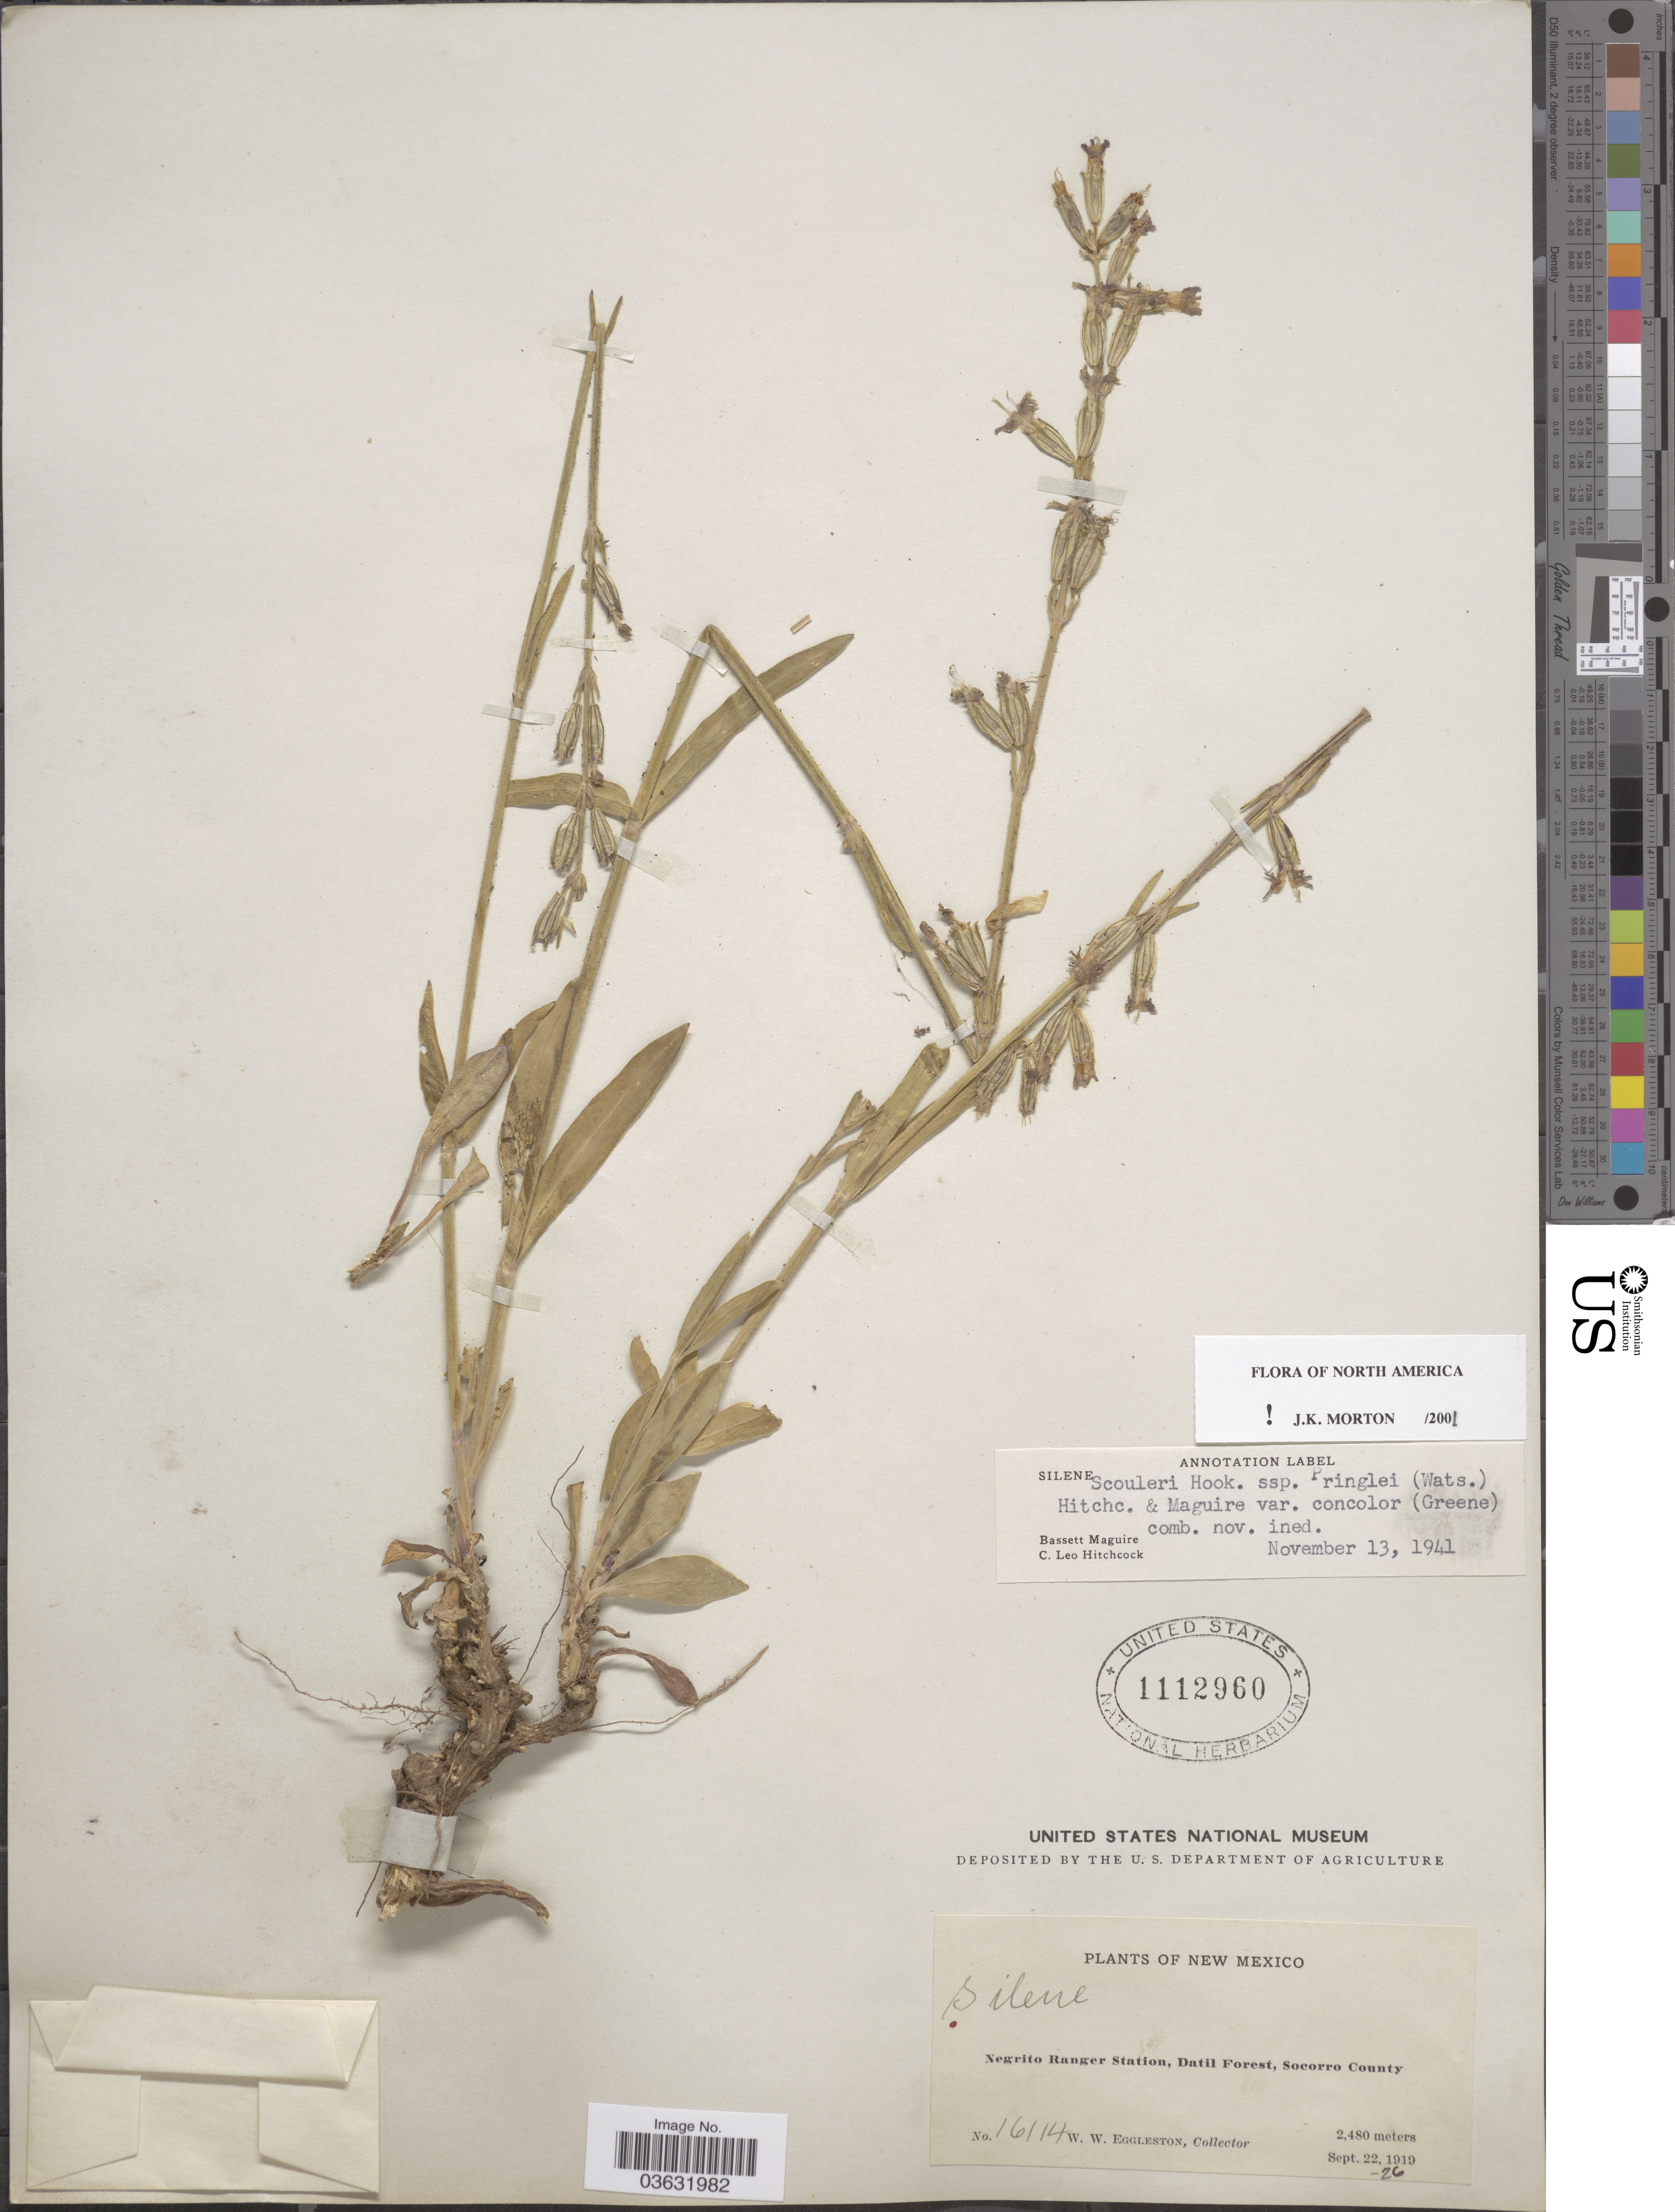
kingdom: Plantae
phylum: Tracheophyta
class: Magnoliopsida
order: Caryophyllales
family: Caryophyllaceae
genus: Silene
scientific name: Silene scouleri var. concolor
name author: (Greene) C.L. Hitchc. & Maguire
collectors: W. W. Eggleston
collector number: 16114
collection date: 1919-09-22/1919-09-26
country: United States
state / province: New Mexico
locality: Negrito Ranger Station, Datil Forest, Socorro County.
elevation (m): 2480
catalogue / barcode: US 1112960